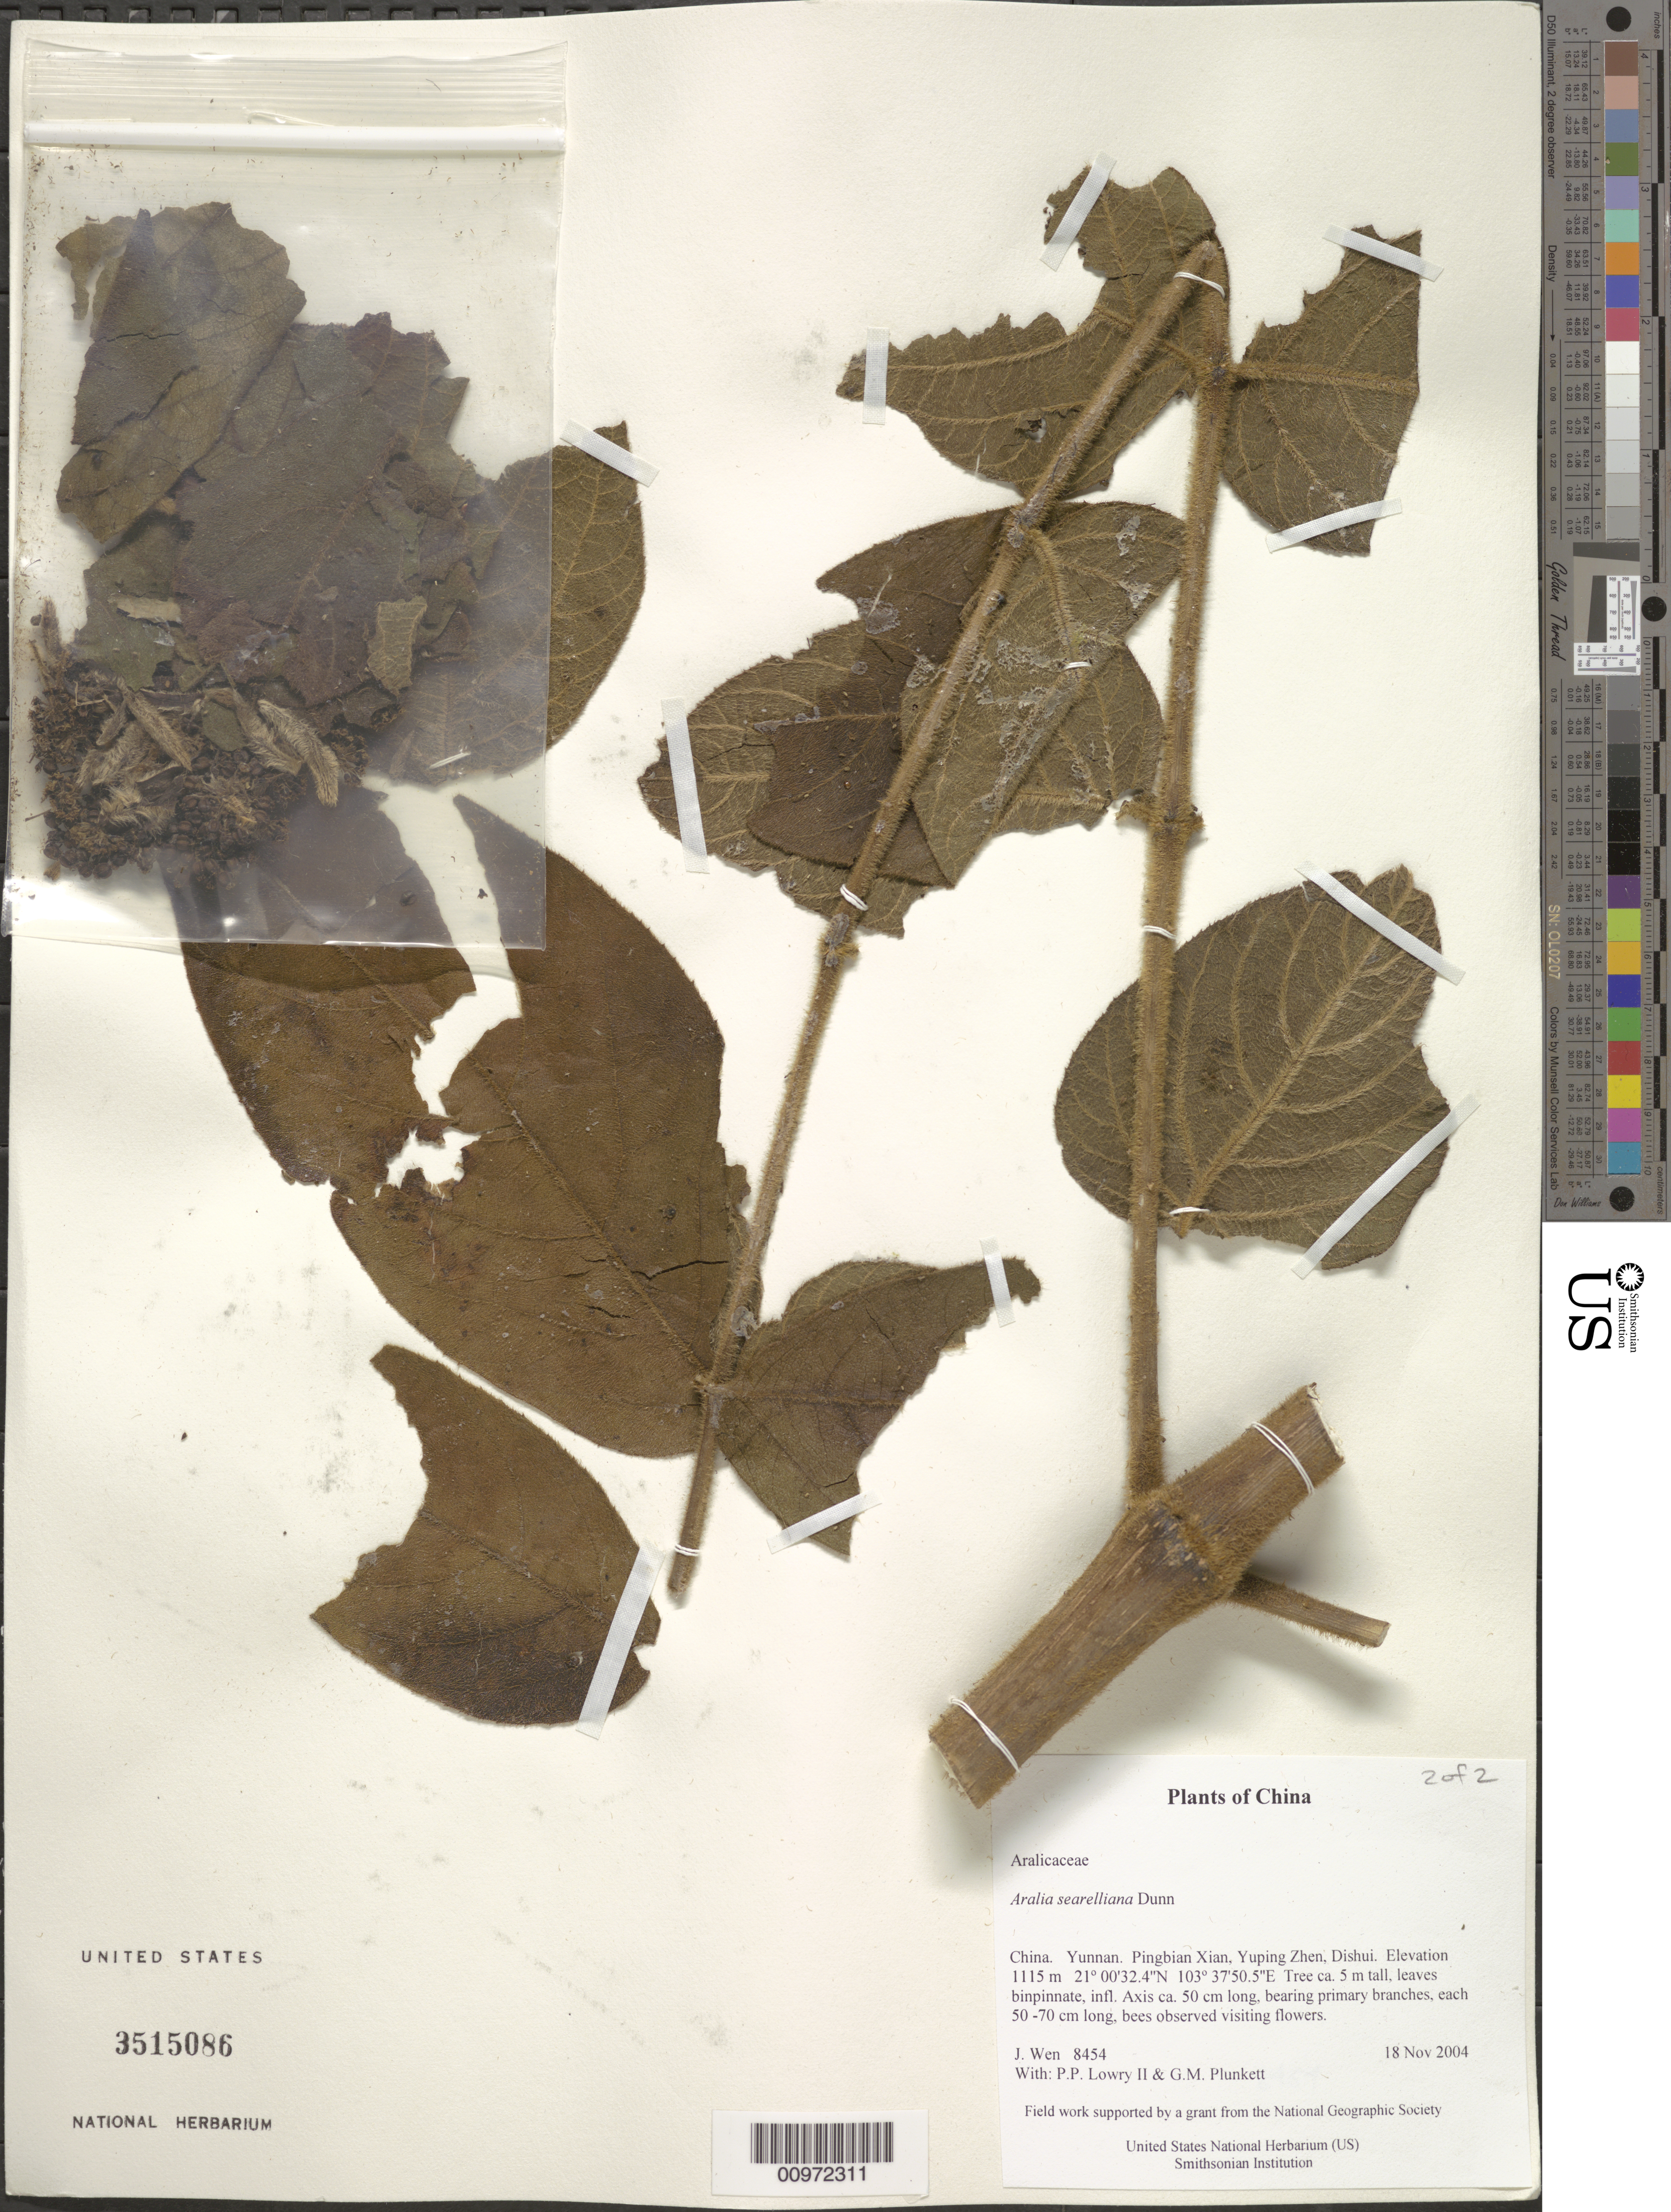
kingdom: Plantae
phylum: Tracheophyta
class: Magnoliopsida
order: Apiales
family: Araliaceae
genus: Aralia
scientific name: Aralia searelliana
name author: Dunn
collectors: J. Wen, P. P. Lowry & G. M. Plunkett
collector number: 8454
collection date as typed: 19 Nov 2004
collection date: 2004-11-19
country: China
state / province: Yunnan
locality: Pingbian Xian, Yuping Zhen, Dishui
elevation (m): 1115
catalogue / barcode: US 3515086